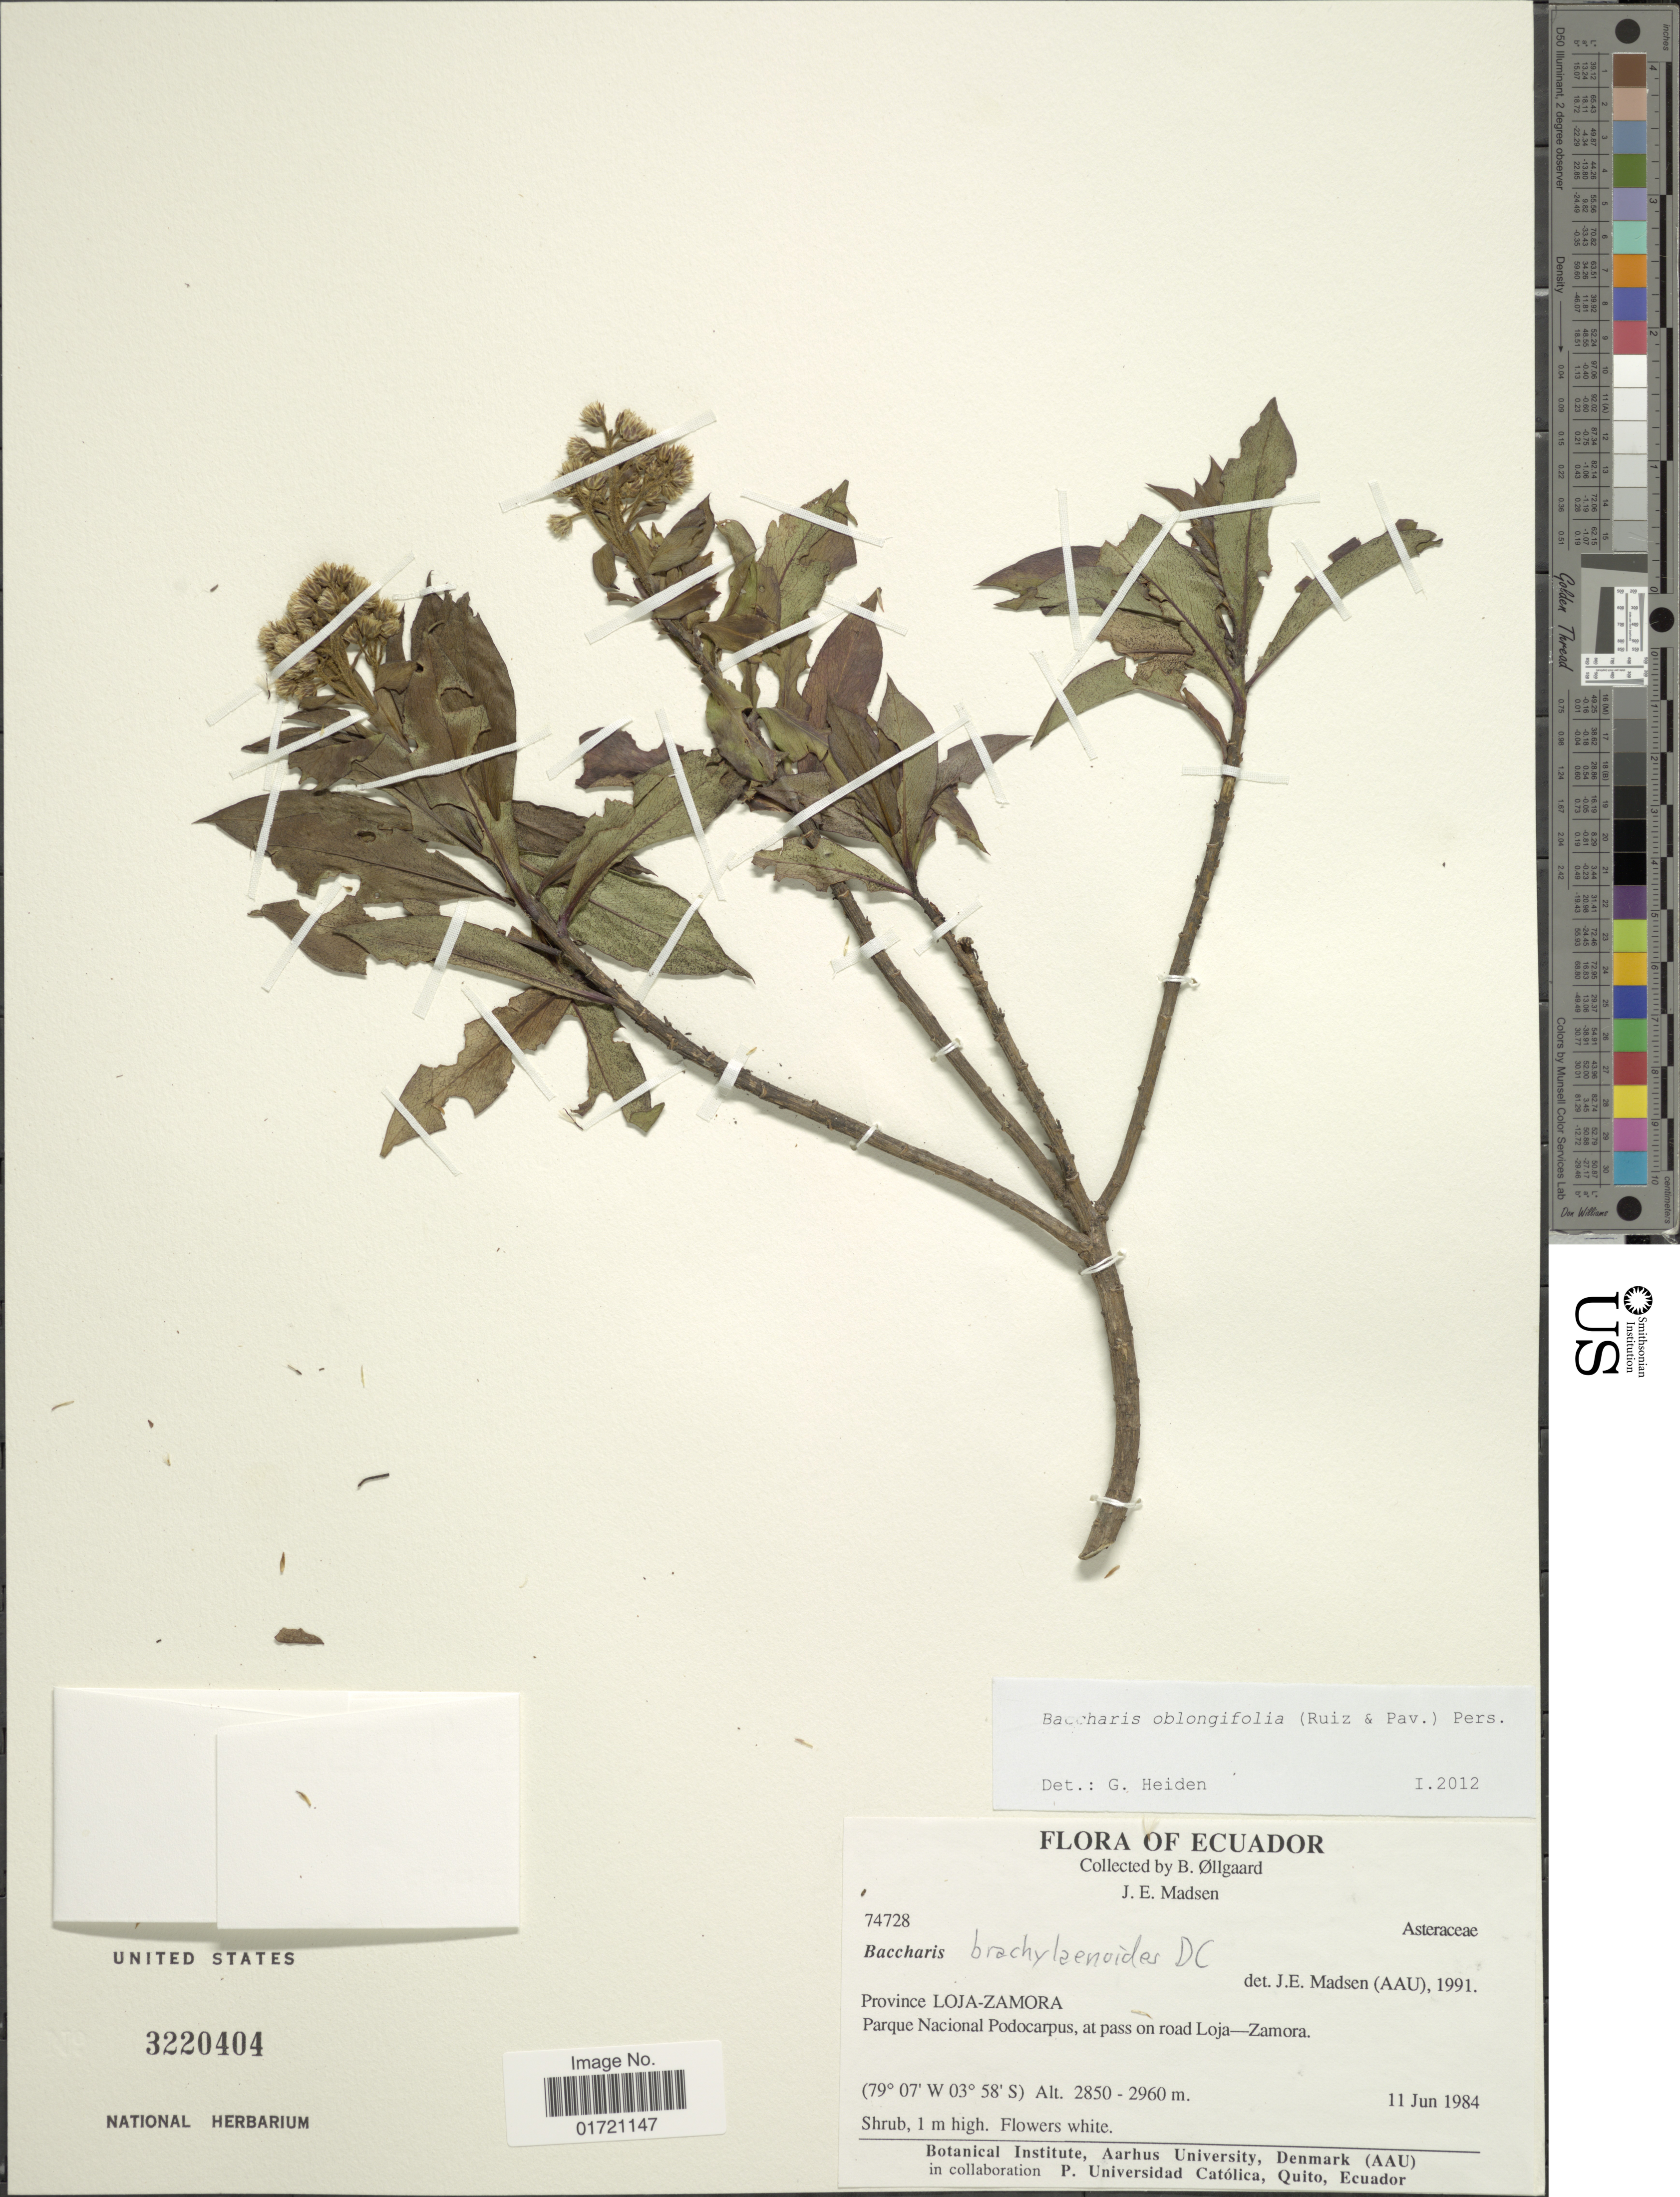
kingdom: Plantae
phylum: Tracheophyta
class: Magnoliopsida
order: Asterales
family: Asteraceae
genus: Baccharis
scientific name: Baccharis oblongifolia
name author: (Ruiz & Pav.) Pers.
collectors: B. Øllgaard & J. E. Madsen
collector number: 74728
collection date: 1984-06-11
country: Ecuador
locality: Province Loja-Zamora. Parque Nacional Podocarpus, at pass on road Loja-Zamora.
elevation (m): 2850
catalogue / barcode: US 3220404